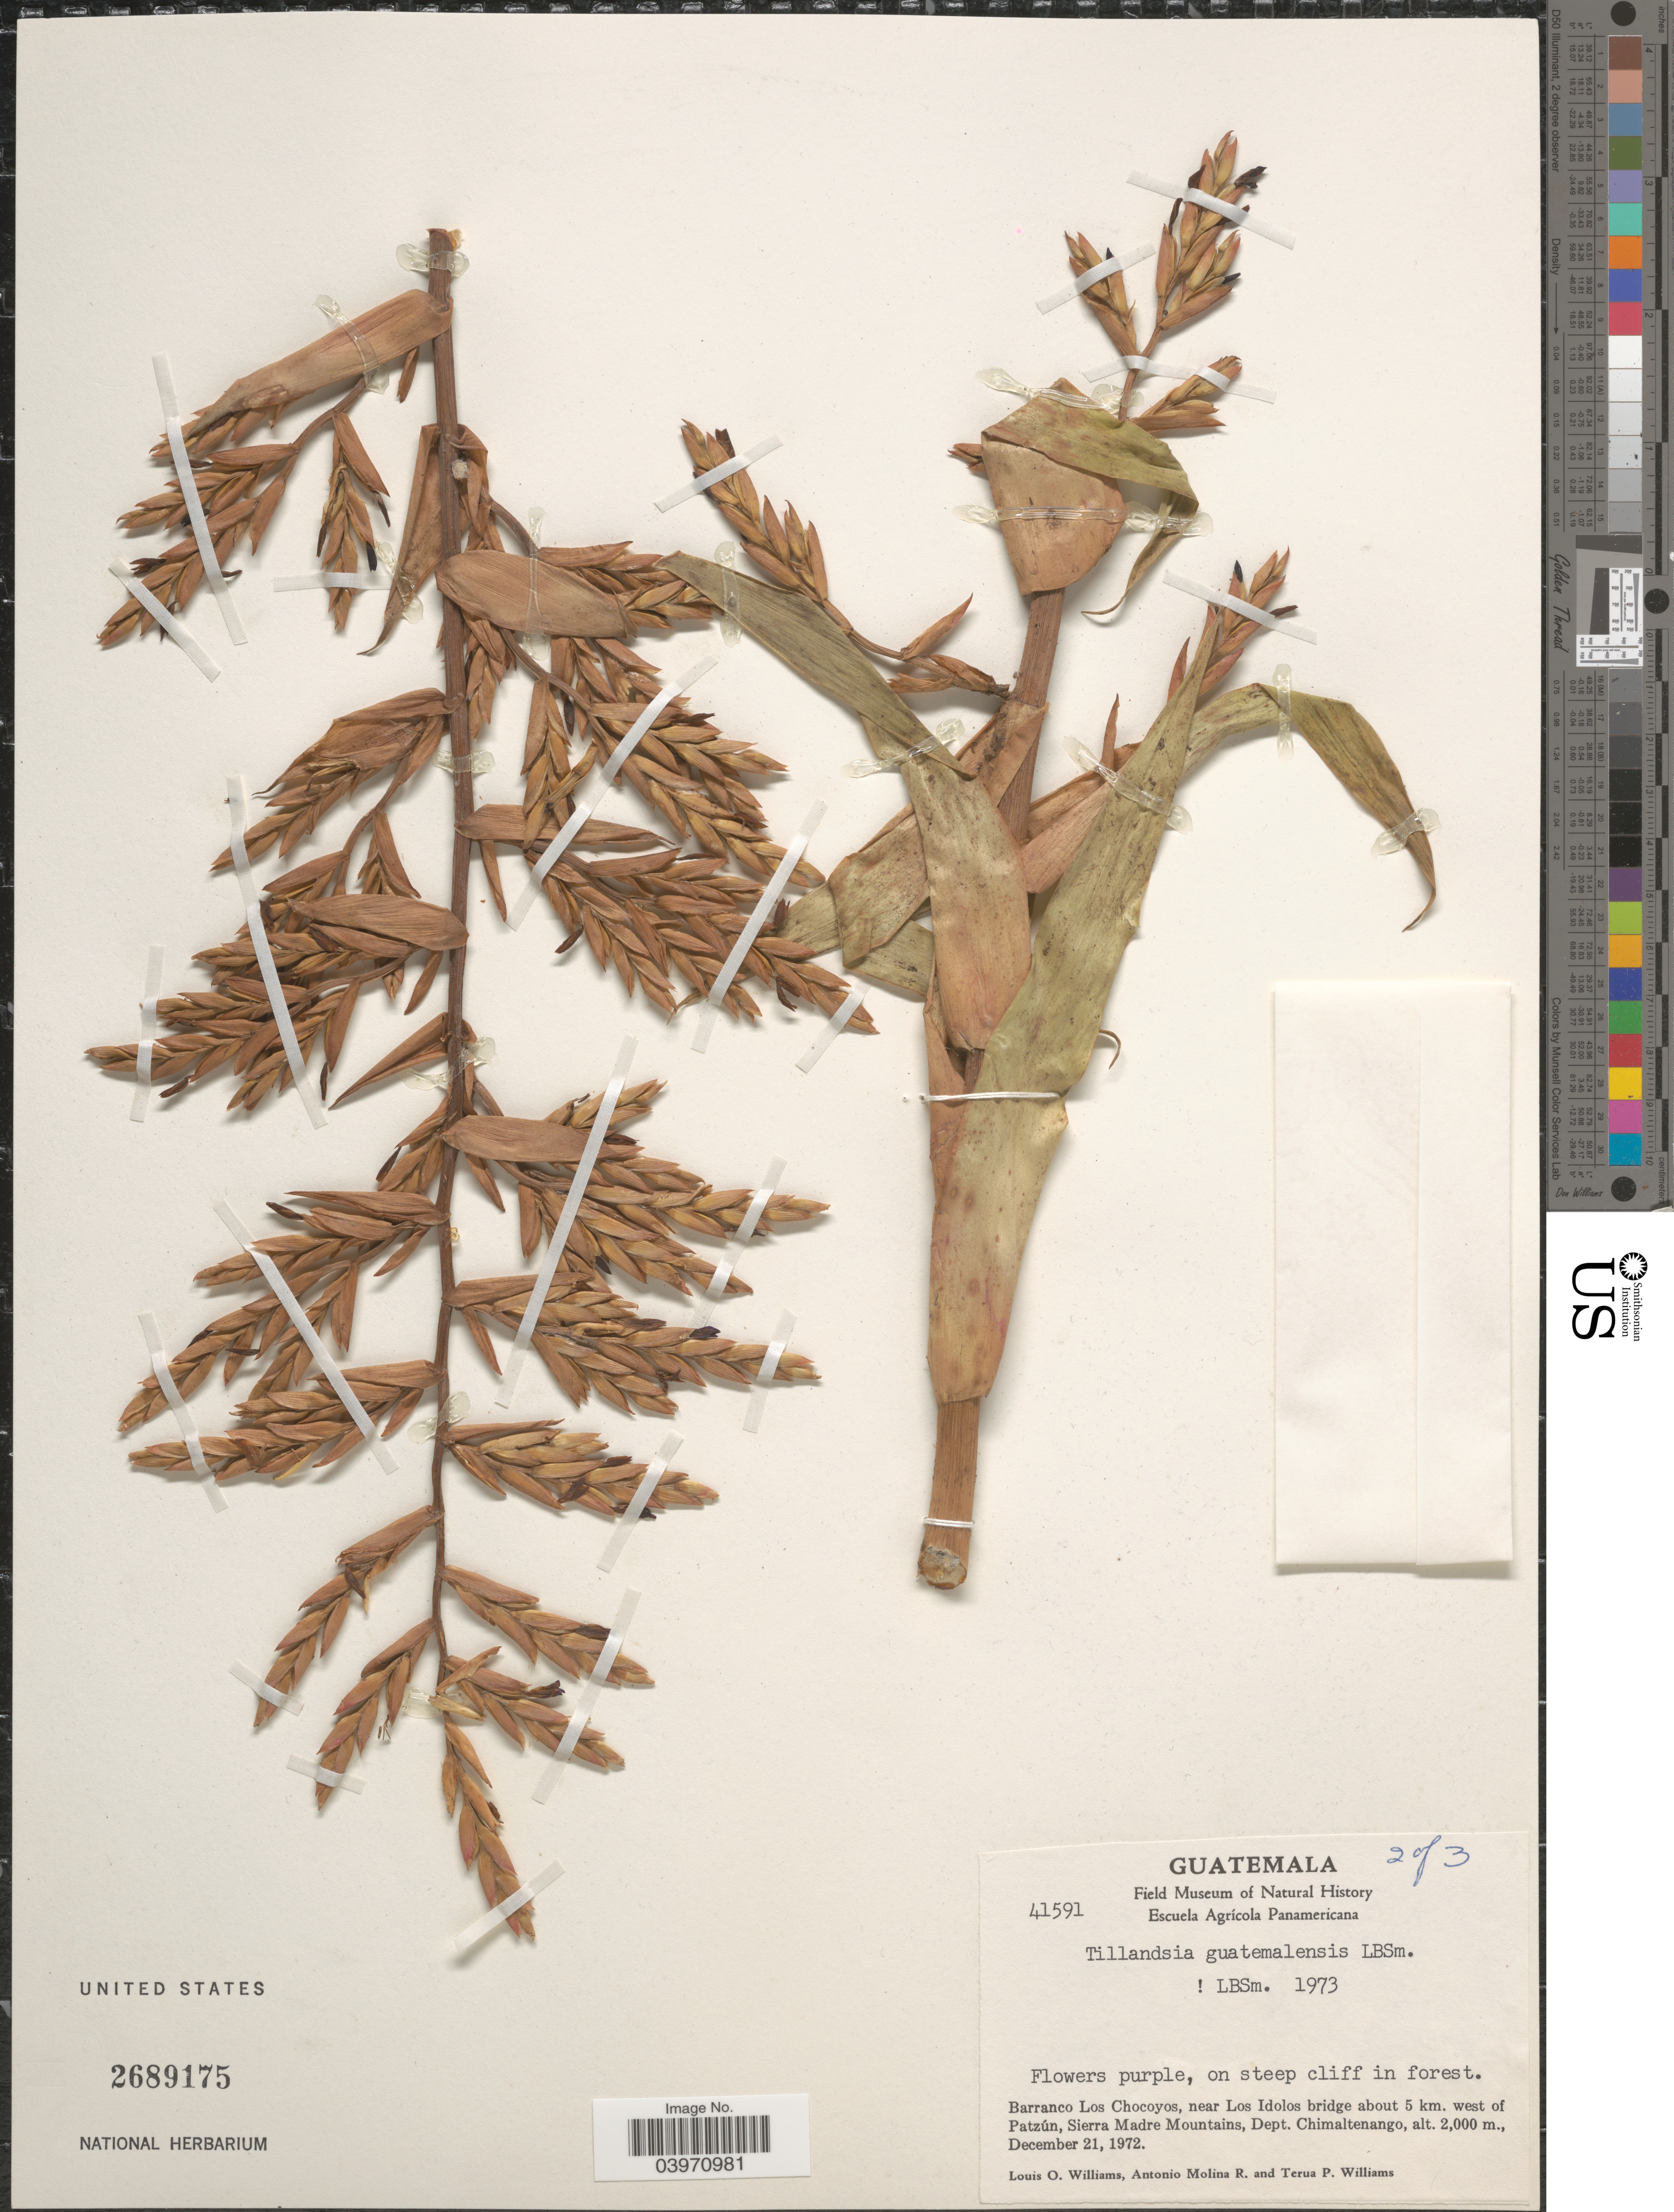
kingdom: Plantae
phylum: Tracheophyta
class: Liliopsida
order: Poales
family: Bromeliaceae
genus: Tillandsia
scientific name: Tillandsia guatemalensis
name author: L.B. Sm.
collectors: L. O. Williams, A. Molina R. & T. Williams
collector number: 41591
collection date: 1972-12-21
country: Guatemala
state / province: Chimaltenango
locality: Barranco Los Chocoyos, near Los Idolos bridge about 5 km. west of Patzún, Sierra Madre Mountains, Dept. Chimaltenango.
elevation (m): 2000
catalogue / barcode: US 2689175